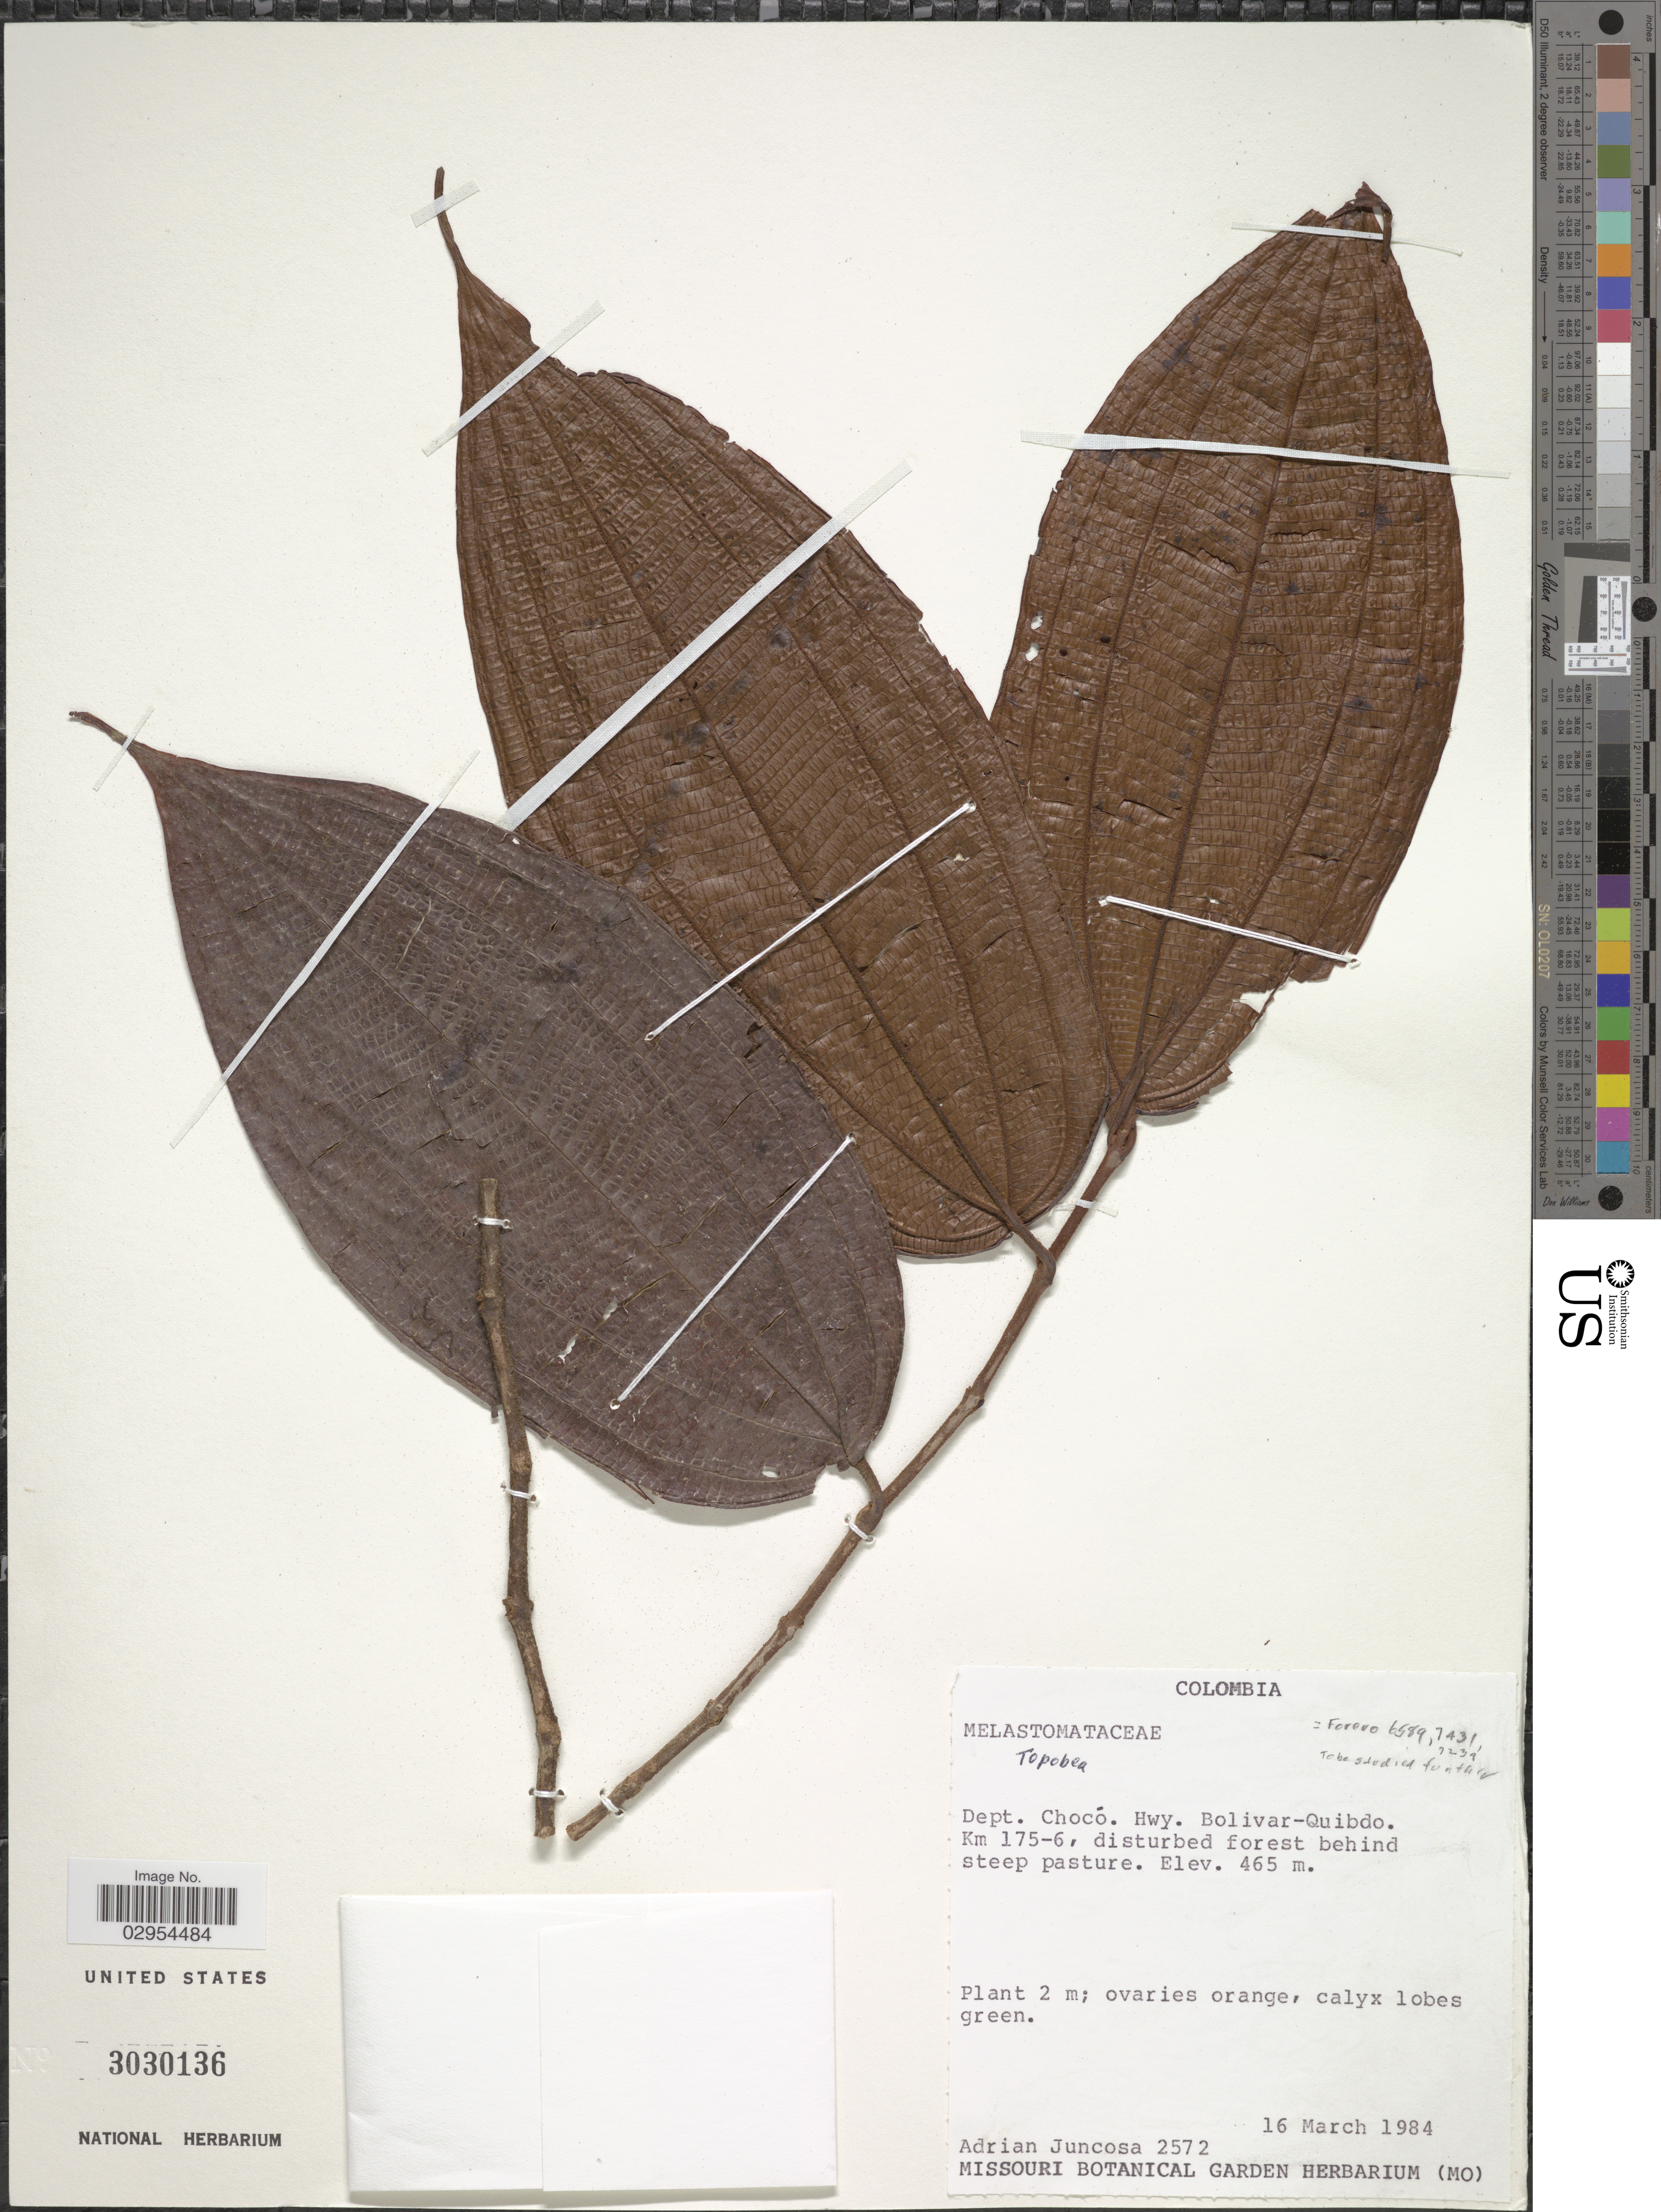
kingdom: Plantae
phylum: Tracheophyta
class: Magnoliopsida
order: Myrtales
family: Melastomataceae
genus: Topobea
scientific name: Topobea sp.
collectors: A. Juncosa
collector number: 2572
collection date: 1984-03-16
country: Colombia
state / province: Chocó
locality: Dept. Chocó. Hwy. Bolivar-Quibdo. Km 175-6.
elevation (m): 465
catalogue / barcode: US 3030136